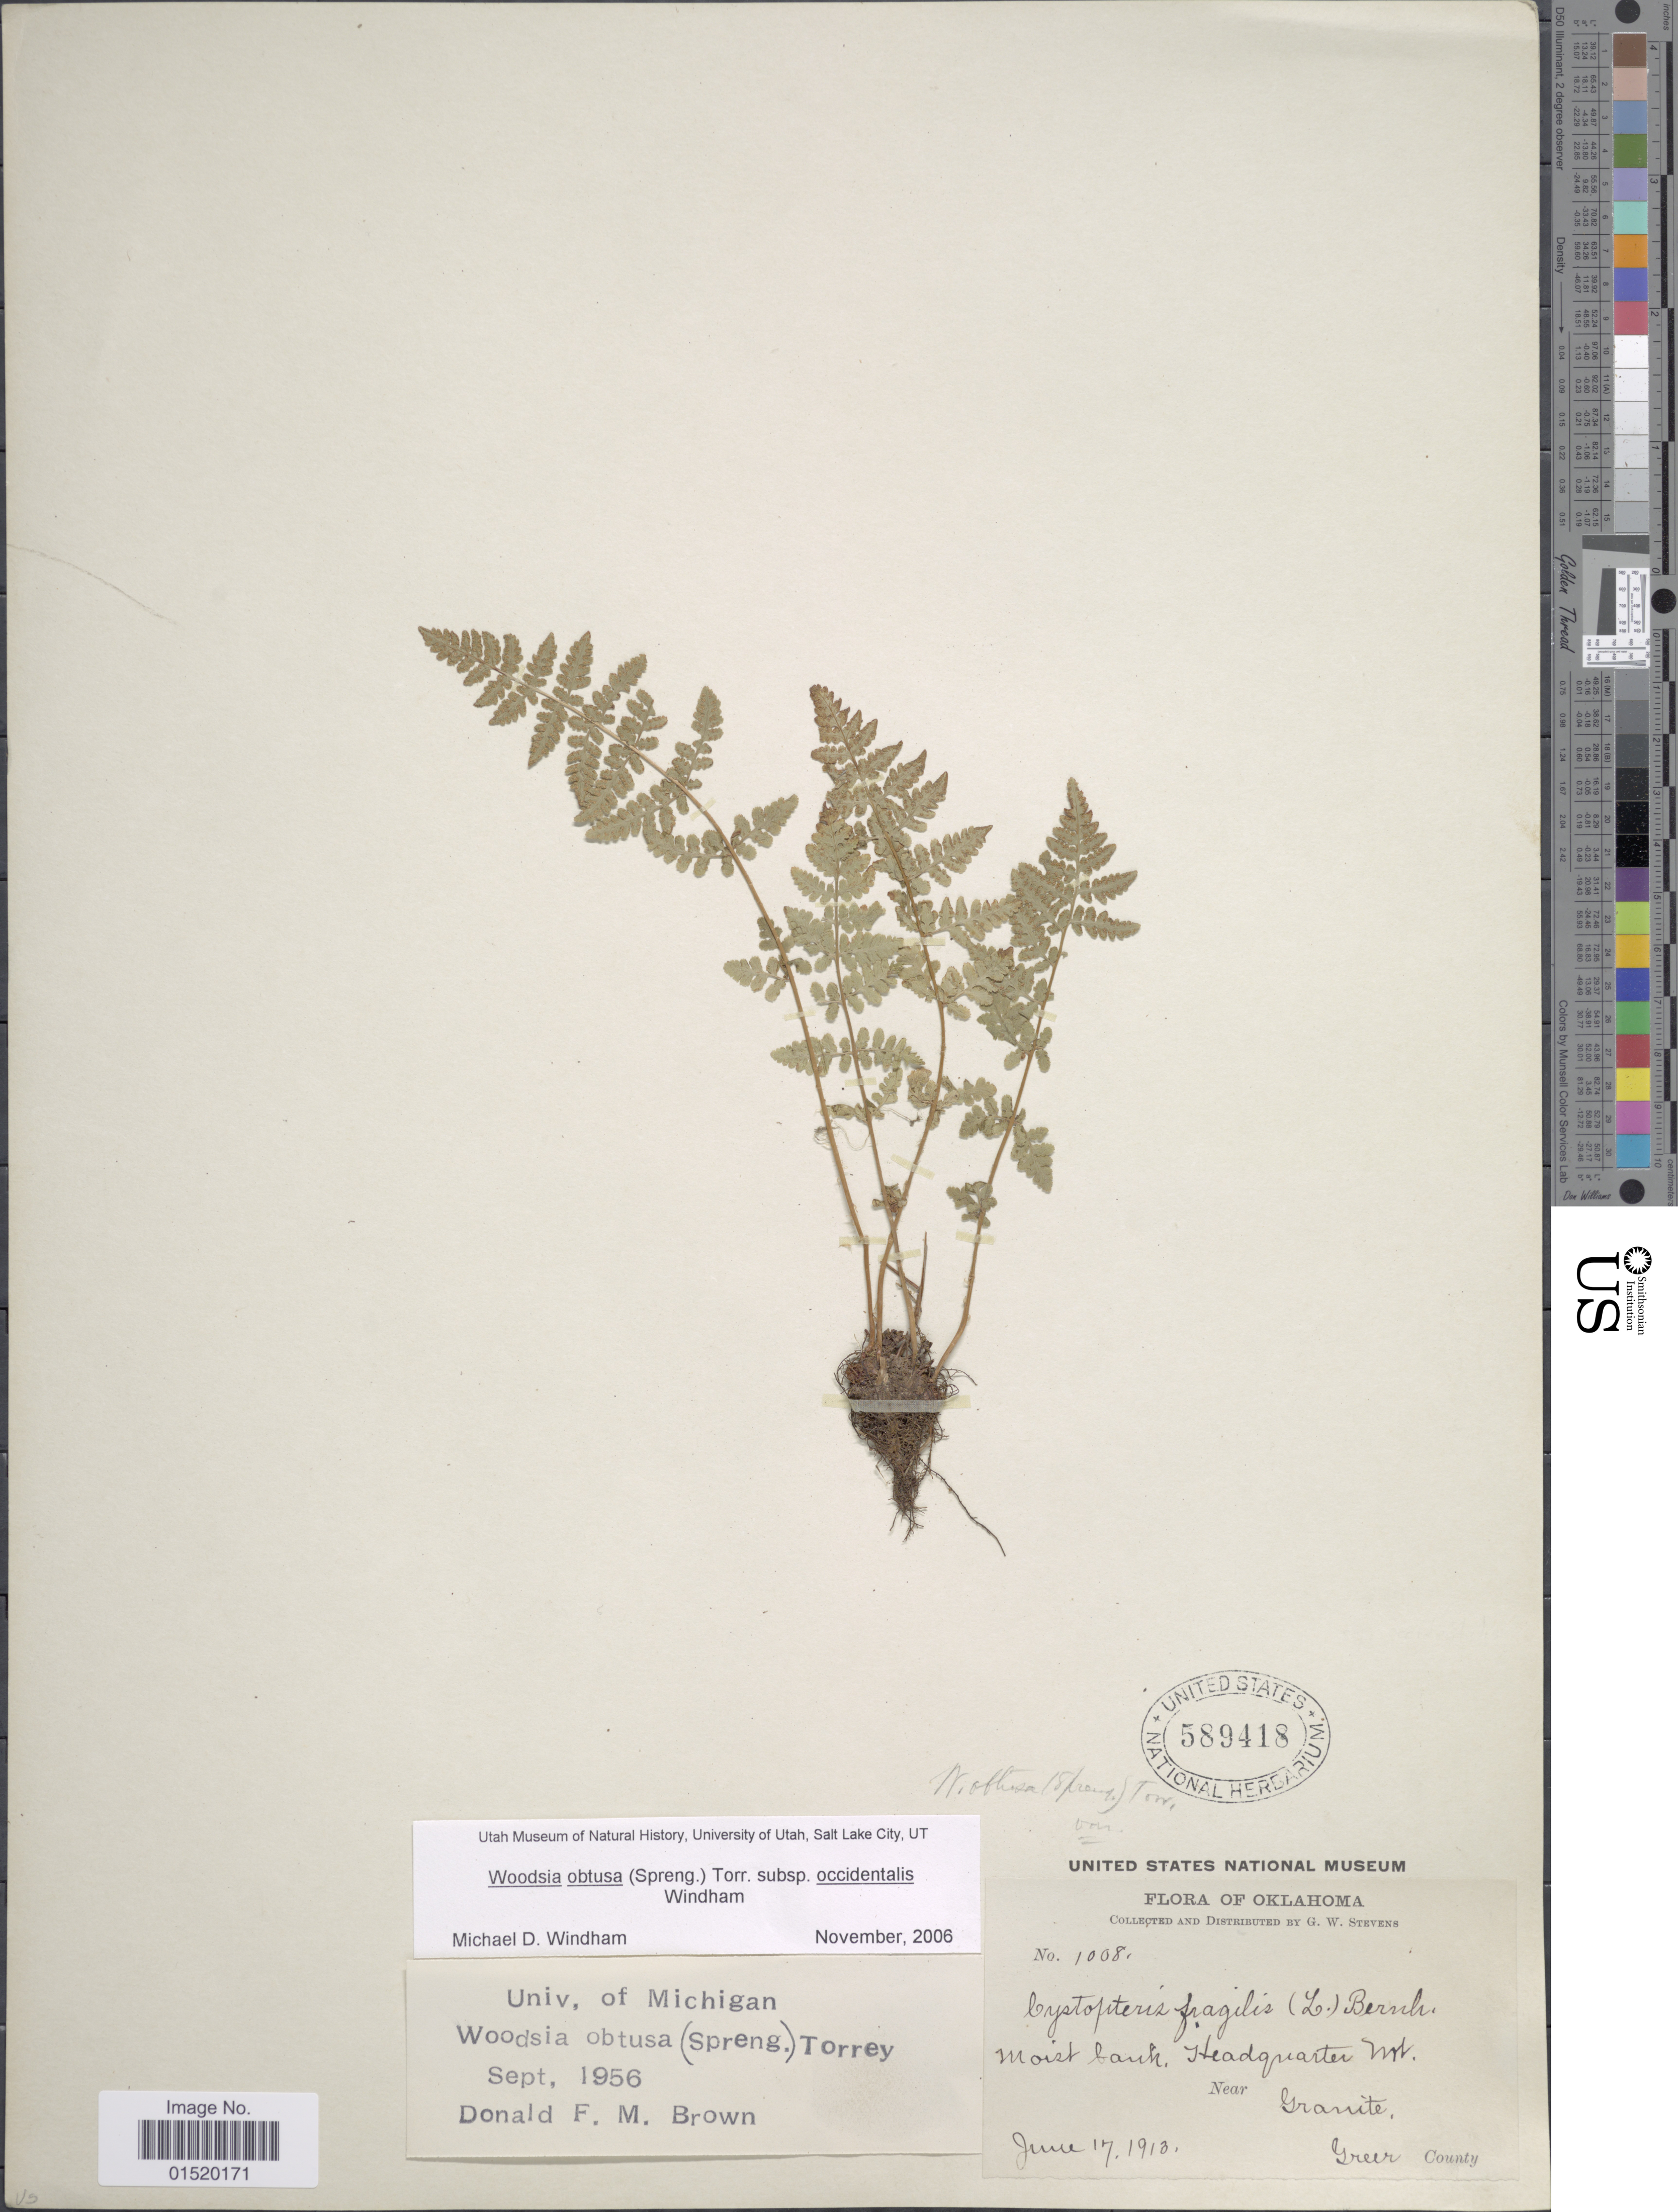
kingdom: Plantae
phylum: Tracheophyta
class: Polypodiopsida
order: Polypodiales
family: Woodsiaceae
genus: Woodsia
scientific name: Woodsia obtusa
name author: (Spreng.) Torr.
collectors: G. W. Stevens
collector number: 1008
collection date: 1913-06-17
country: United States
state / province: Oklahoma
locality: Moist bank, Headquarter Mt, Near GRanite, Greer County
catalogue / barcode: US 589418